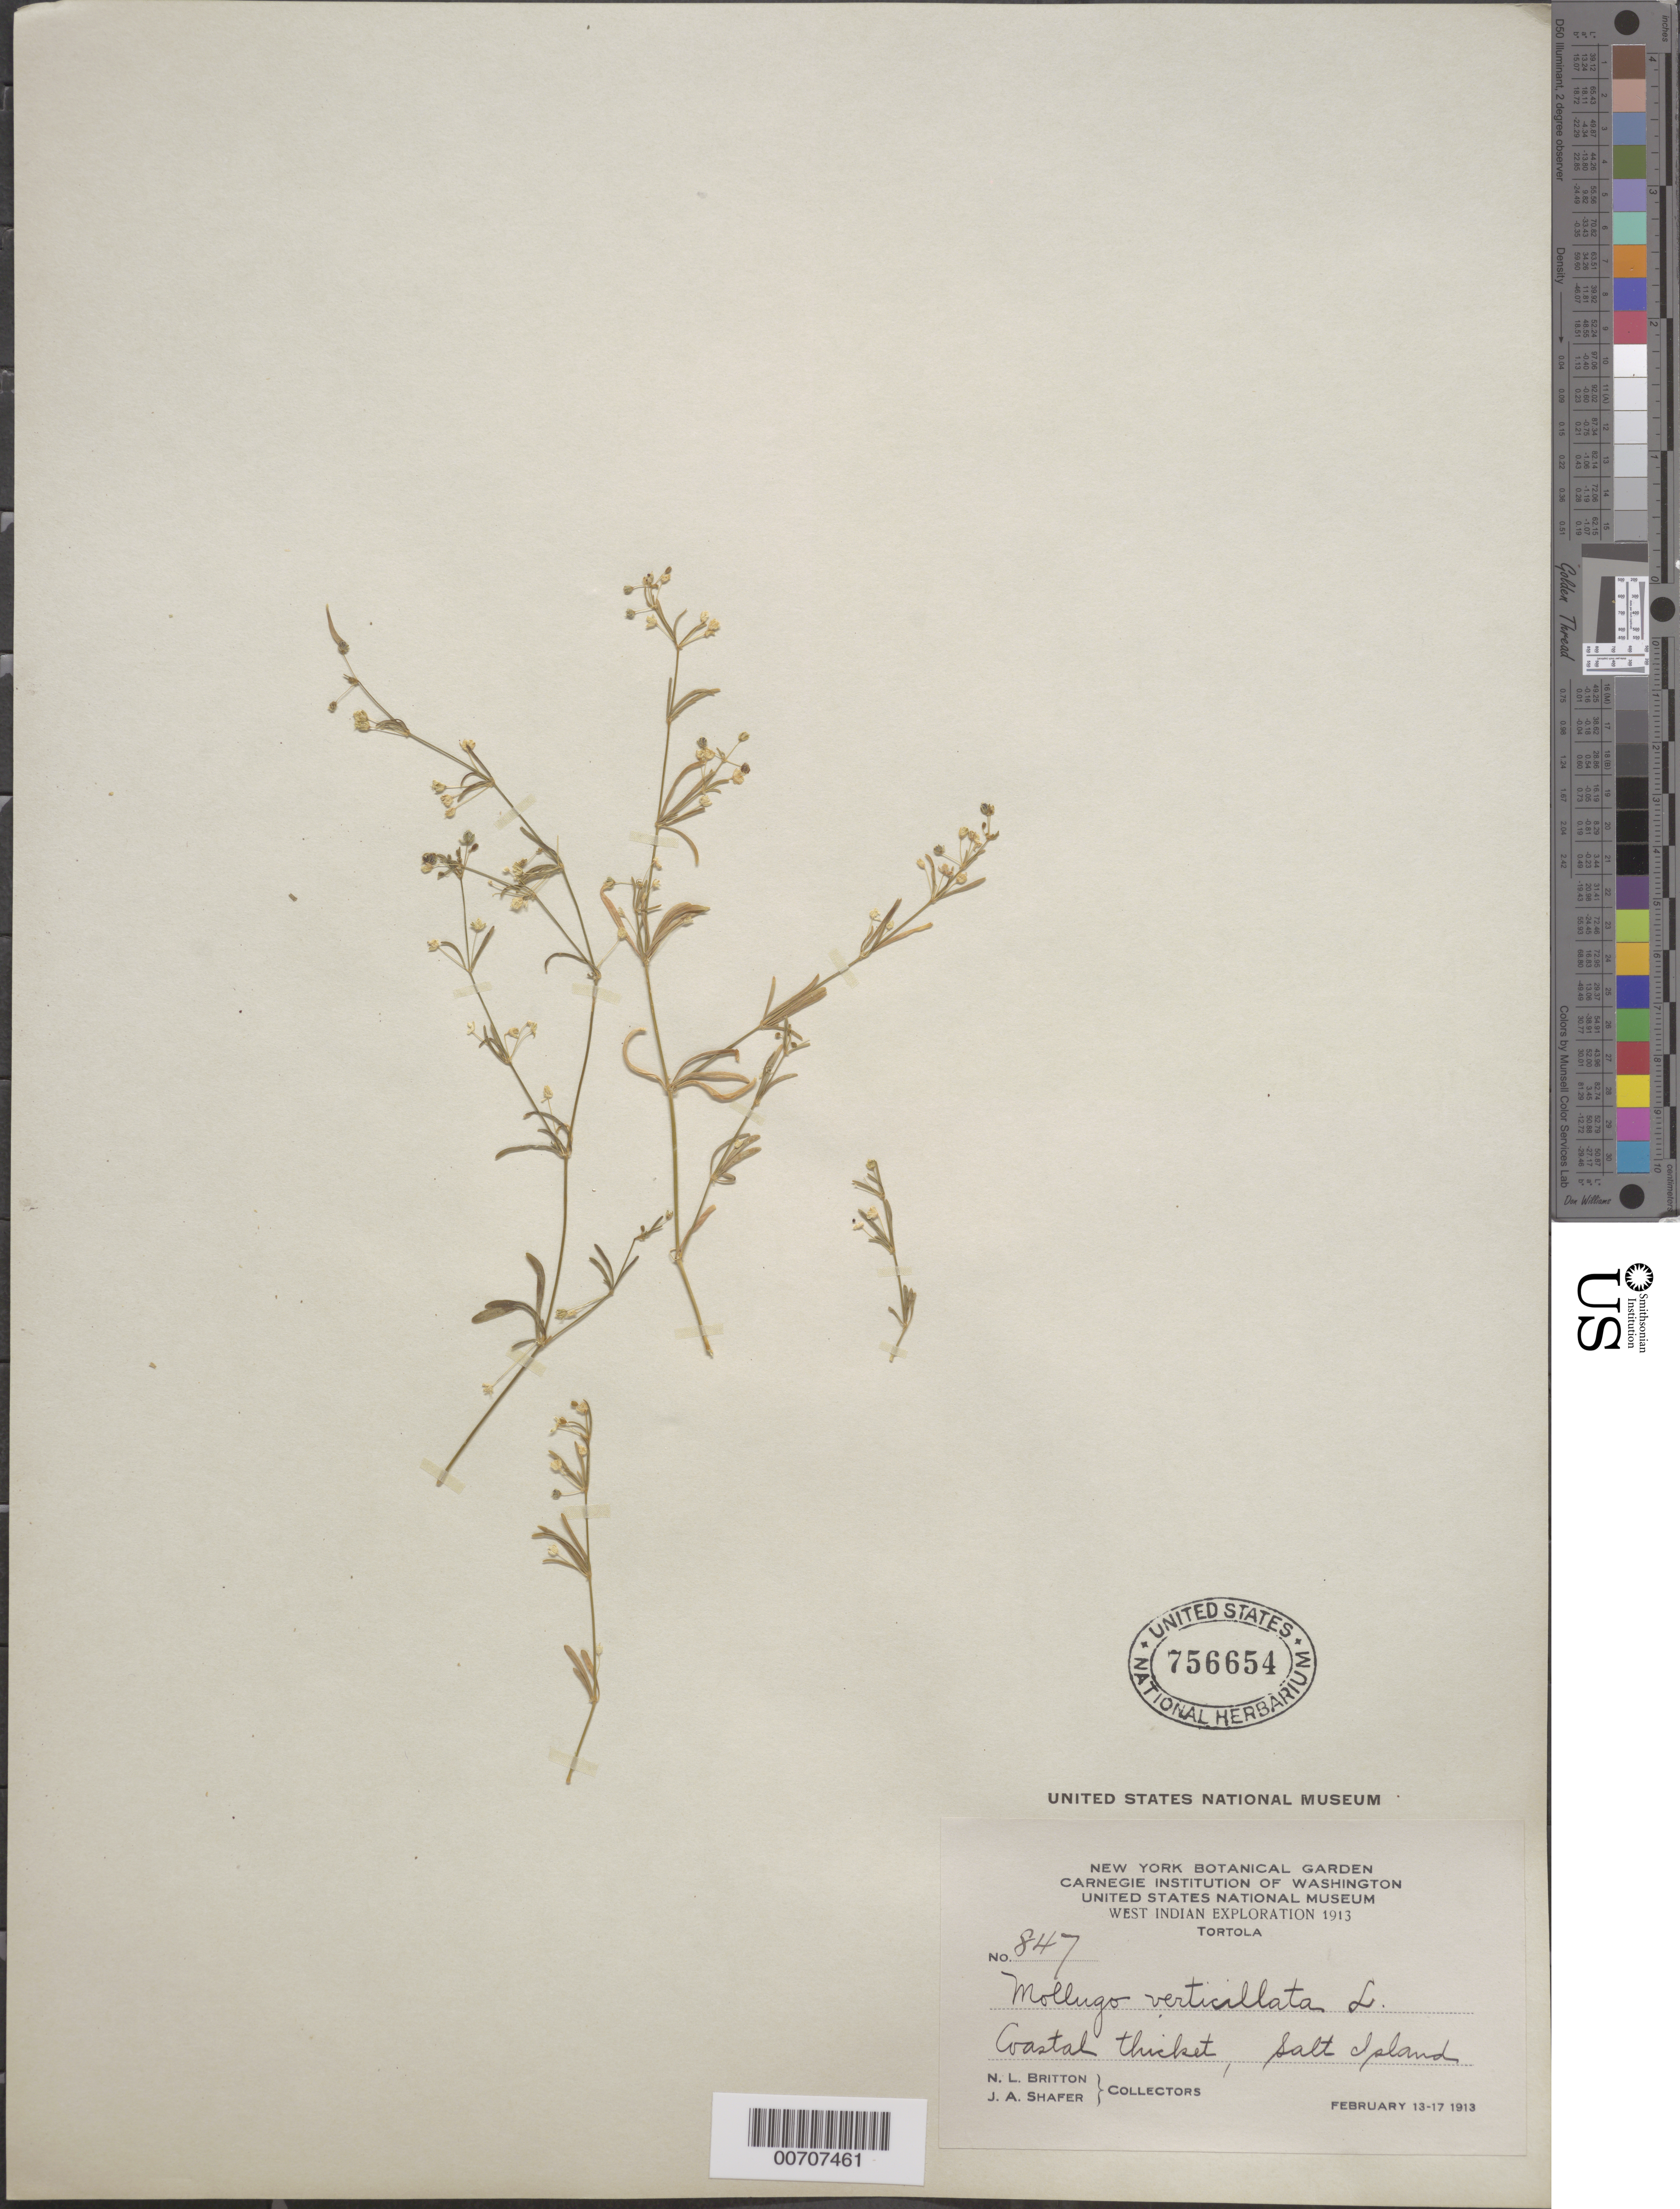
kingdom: Plantae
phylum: Tracheophyta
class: Magnoliopsida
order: Caryophyllales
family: Molluginaceae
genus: Mollugo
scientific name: Mollugo verticillata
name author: L.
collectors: N. Britton & J. A. Shafer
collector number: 847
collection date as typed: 13 Feb 1913 to 17 Feb 1913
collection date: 1913-02-13/1913-02-17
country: British Virgin Islands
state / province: Tortola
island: Salt Island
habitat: Coastal thicket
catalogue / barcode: US 756654